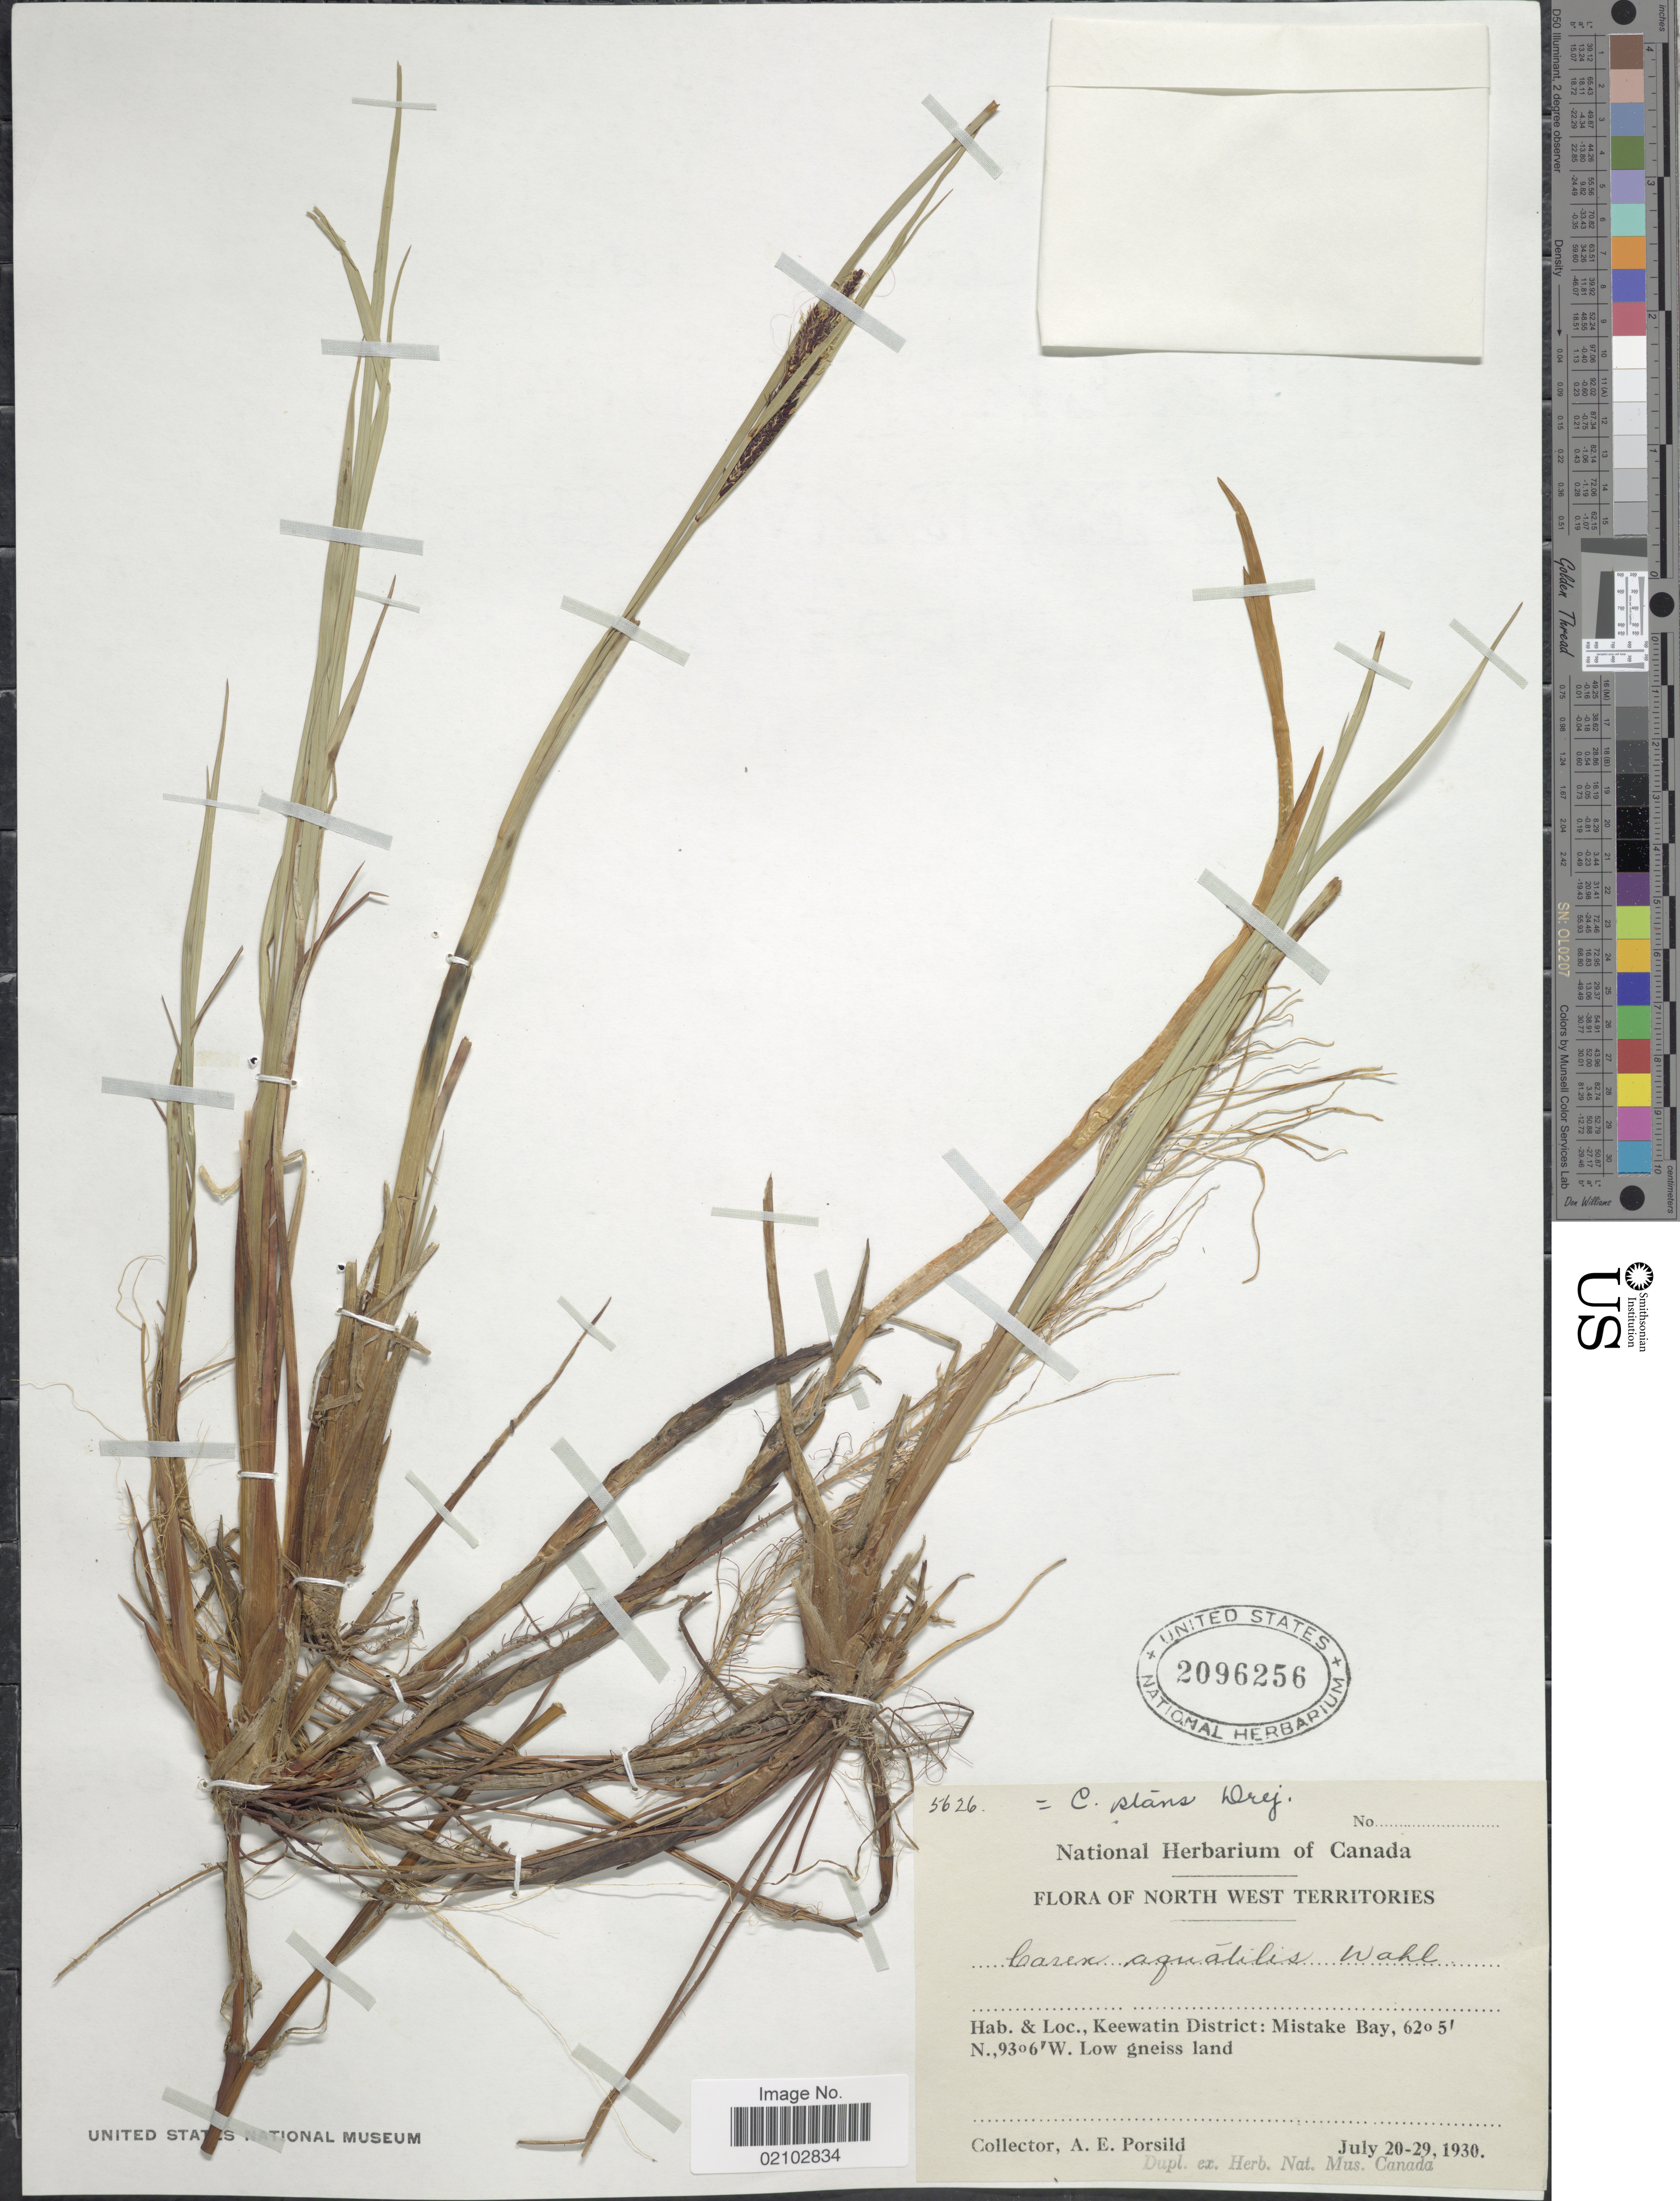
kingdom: Plantae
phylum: Tracheophyta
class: Liliopsida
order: Poales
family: Cyperaceae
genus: Carex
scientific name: Carex aquatilis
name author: Wahlenb.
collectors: A. E. Porsild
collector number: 5626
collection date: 1930-07-20/1930-07-29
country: Canada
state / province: Northwest Territories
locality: Keewatin District: Mistake Bay.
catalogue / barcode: US 2096256